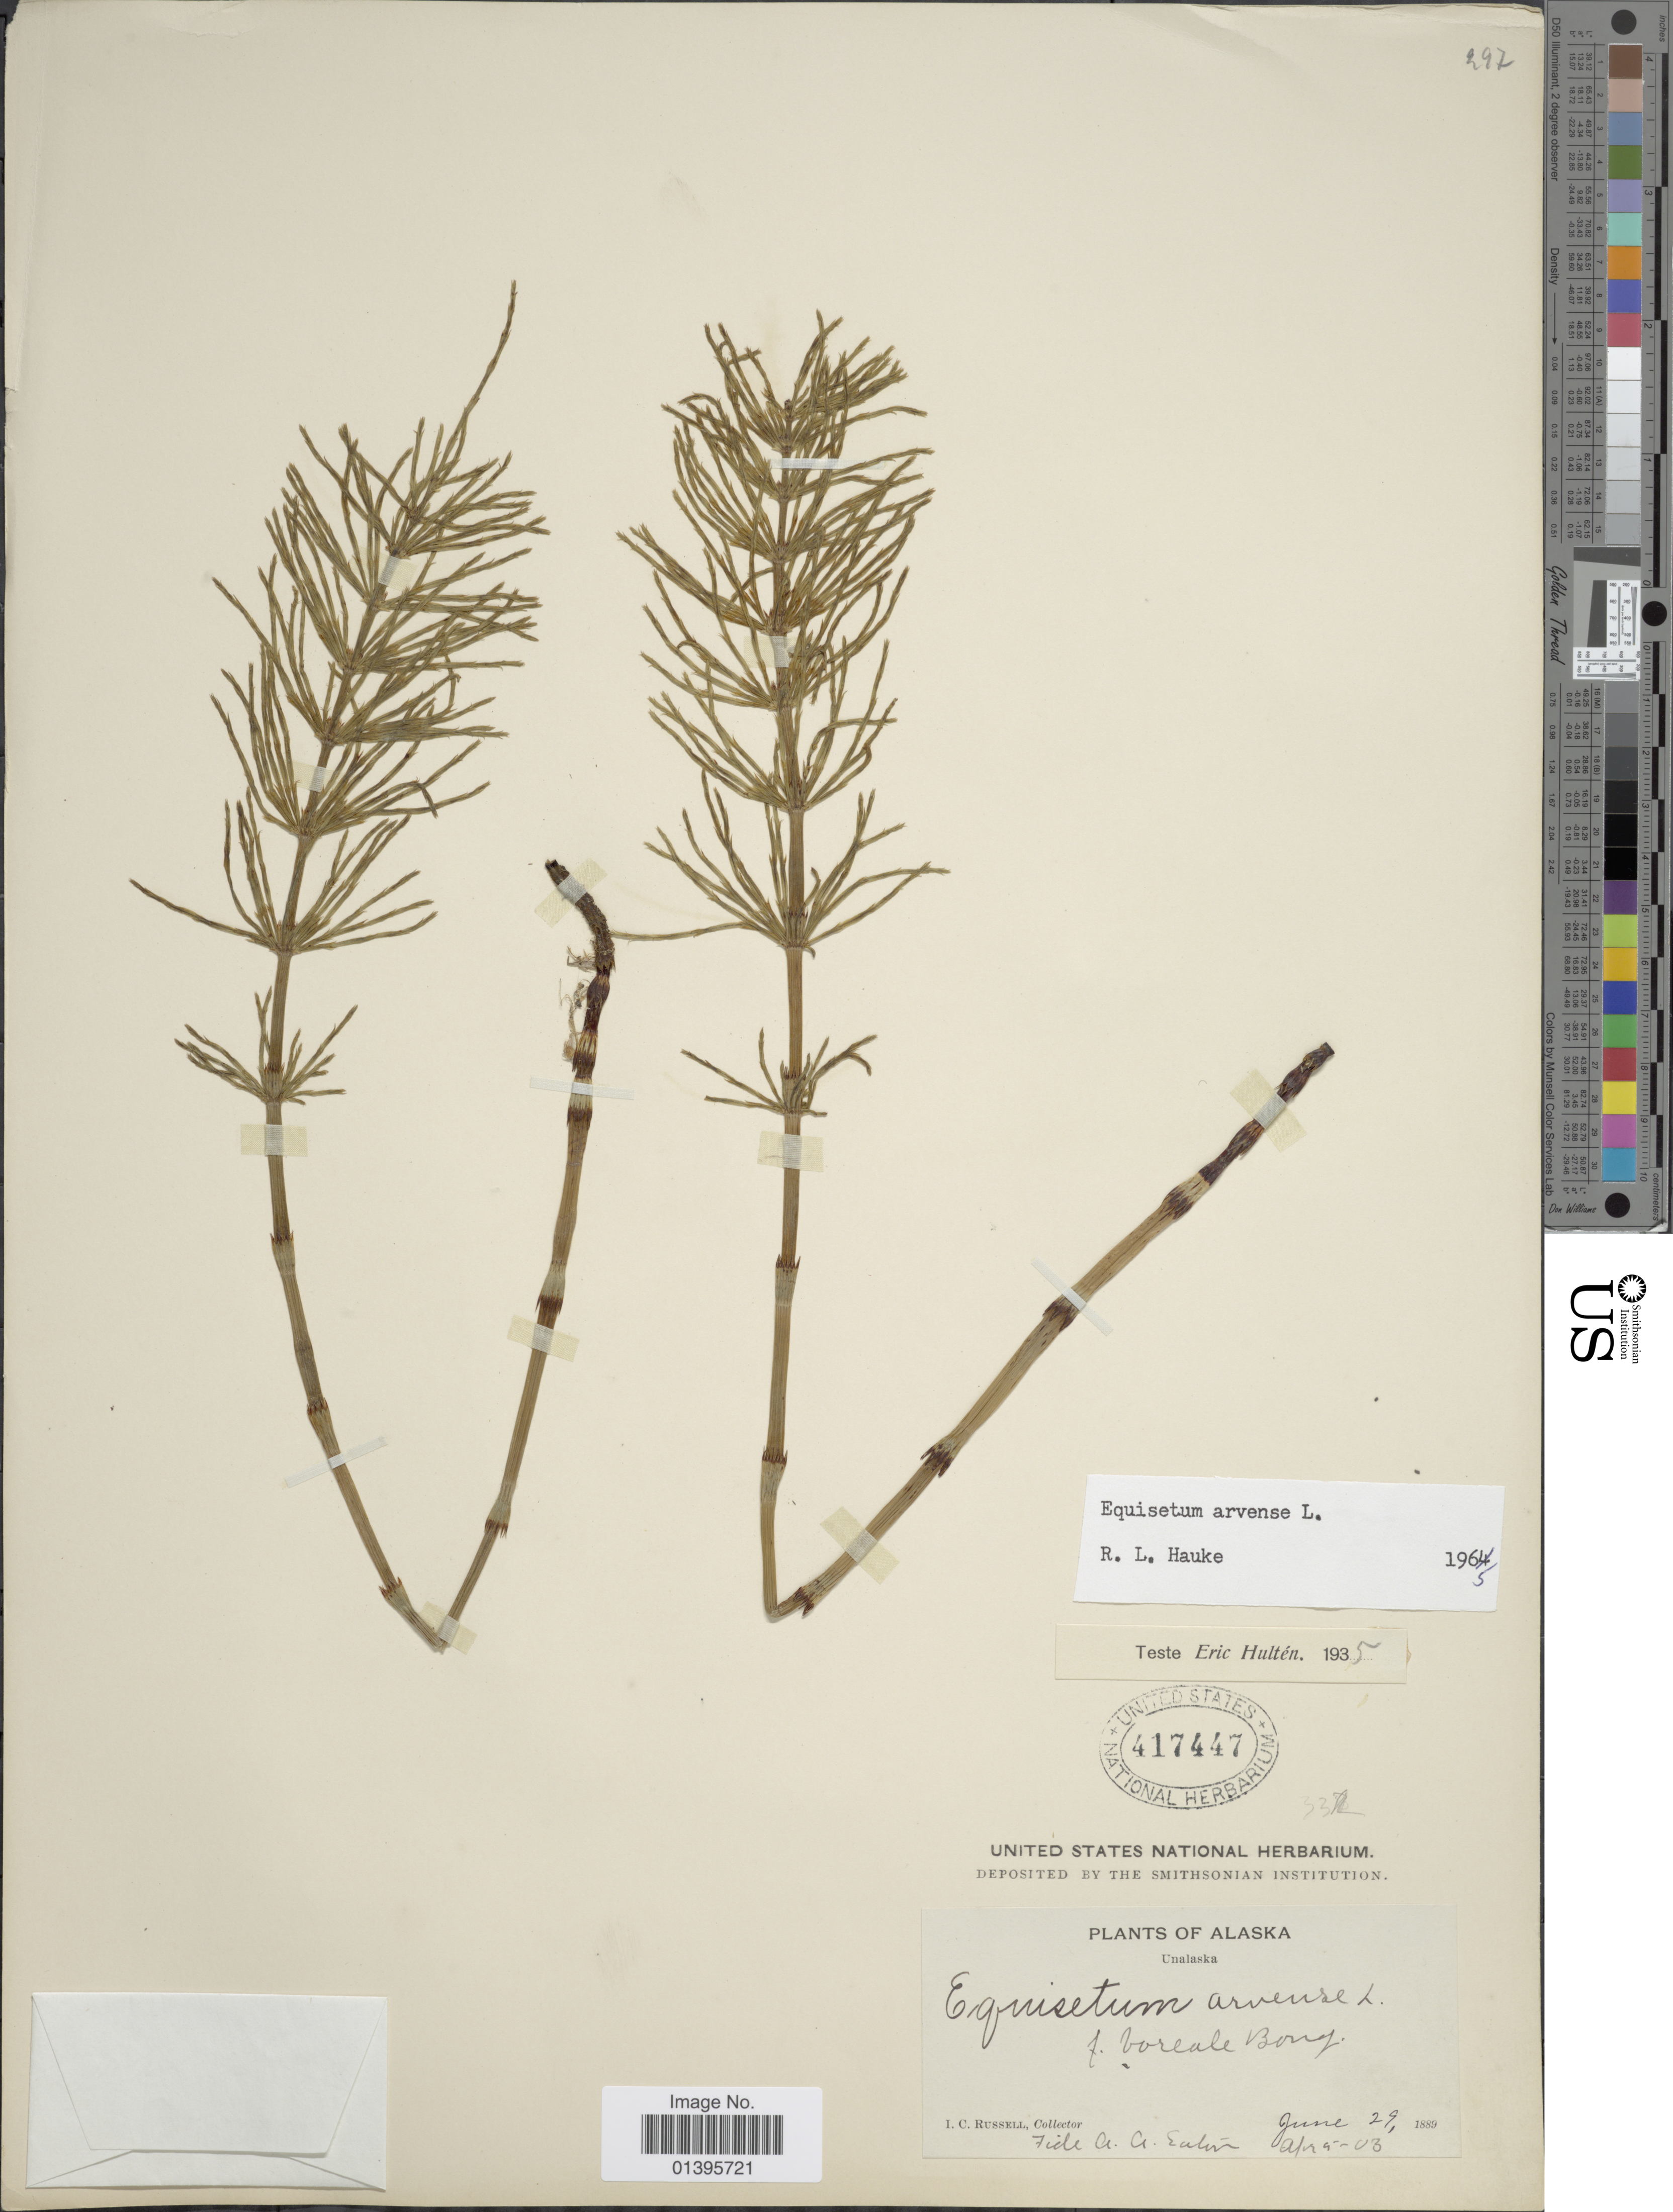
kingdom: Plantae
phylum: Tracheophyta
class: Polypodiopsida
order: Equisetales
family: Equisetaceae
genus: Equisetum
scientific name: Equisetum arvense var. boreale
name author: (Bong.) Rupr.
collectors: I. C. Russell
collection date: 1889-06-29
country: United States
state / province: Alaska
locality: Unalaska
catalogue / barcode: US 417447